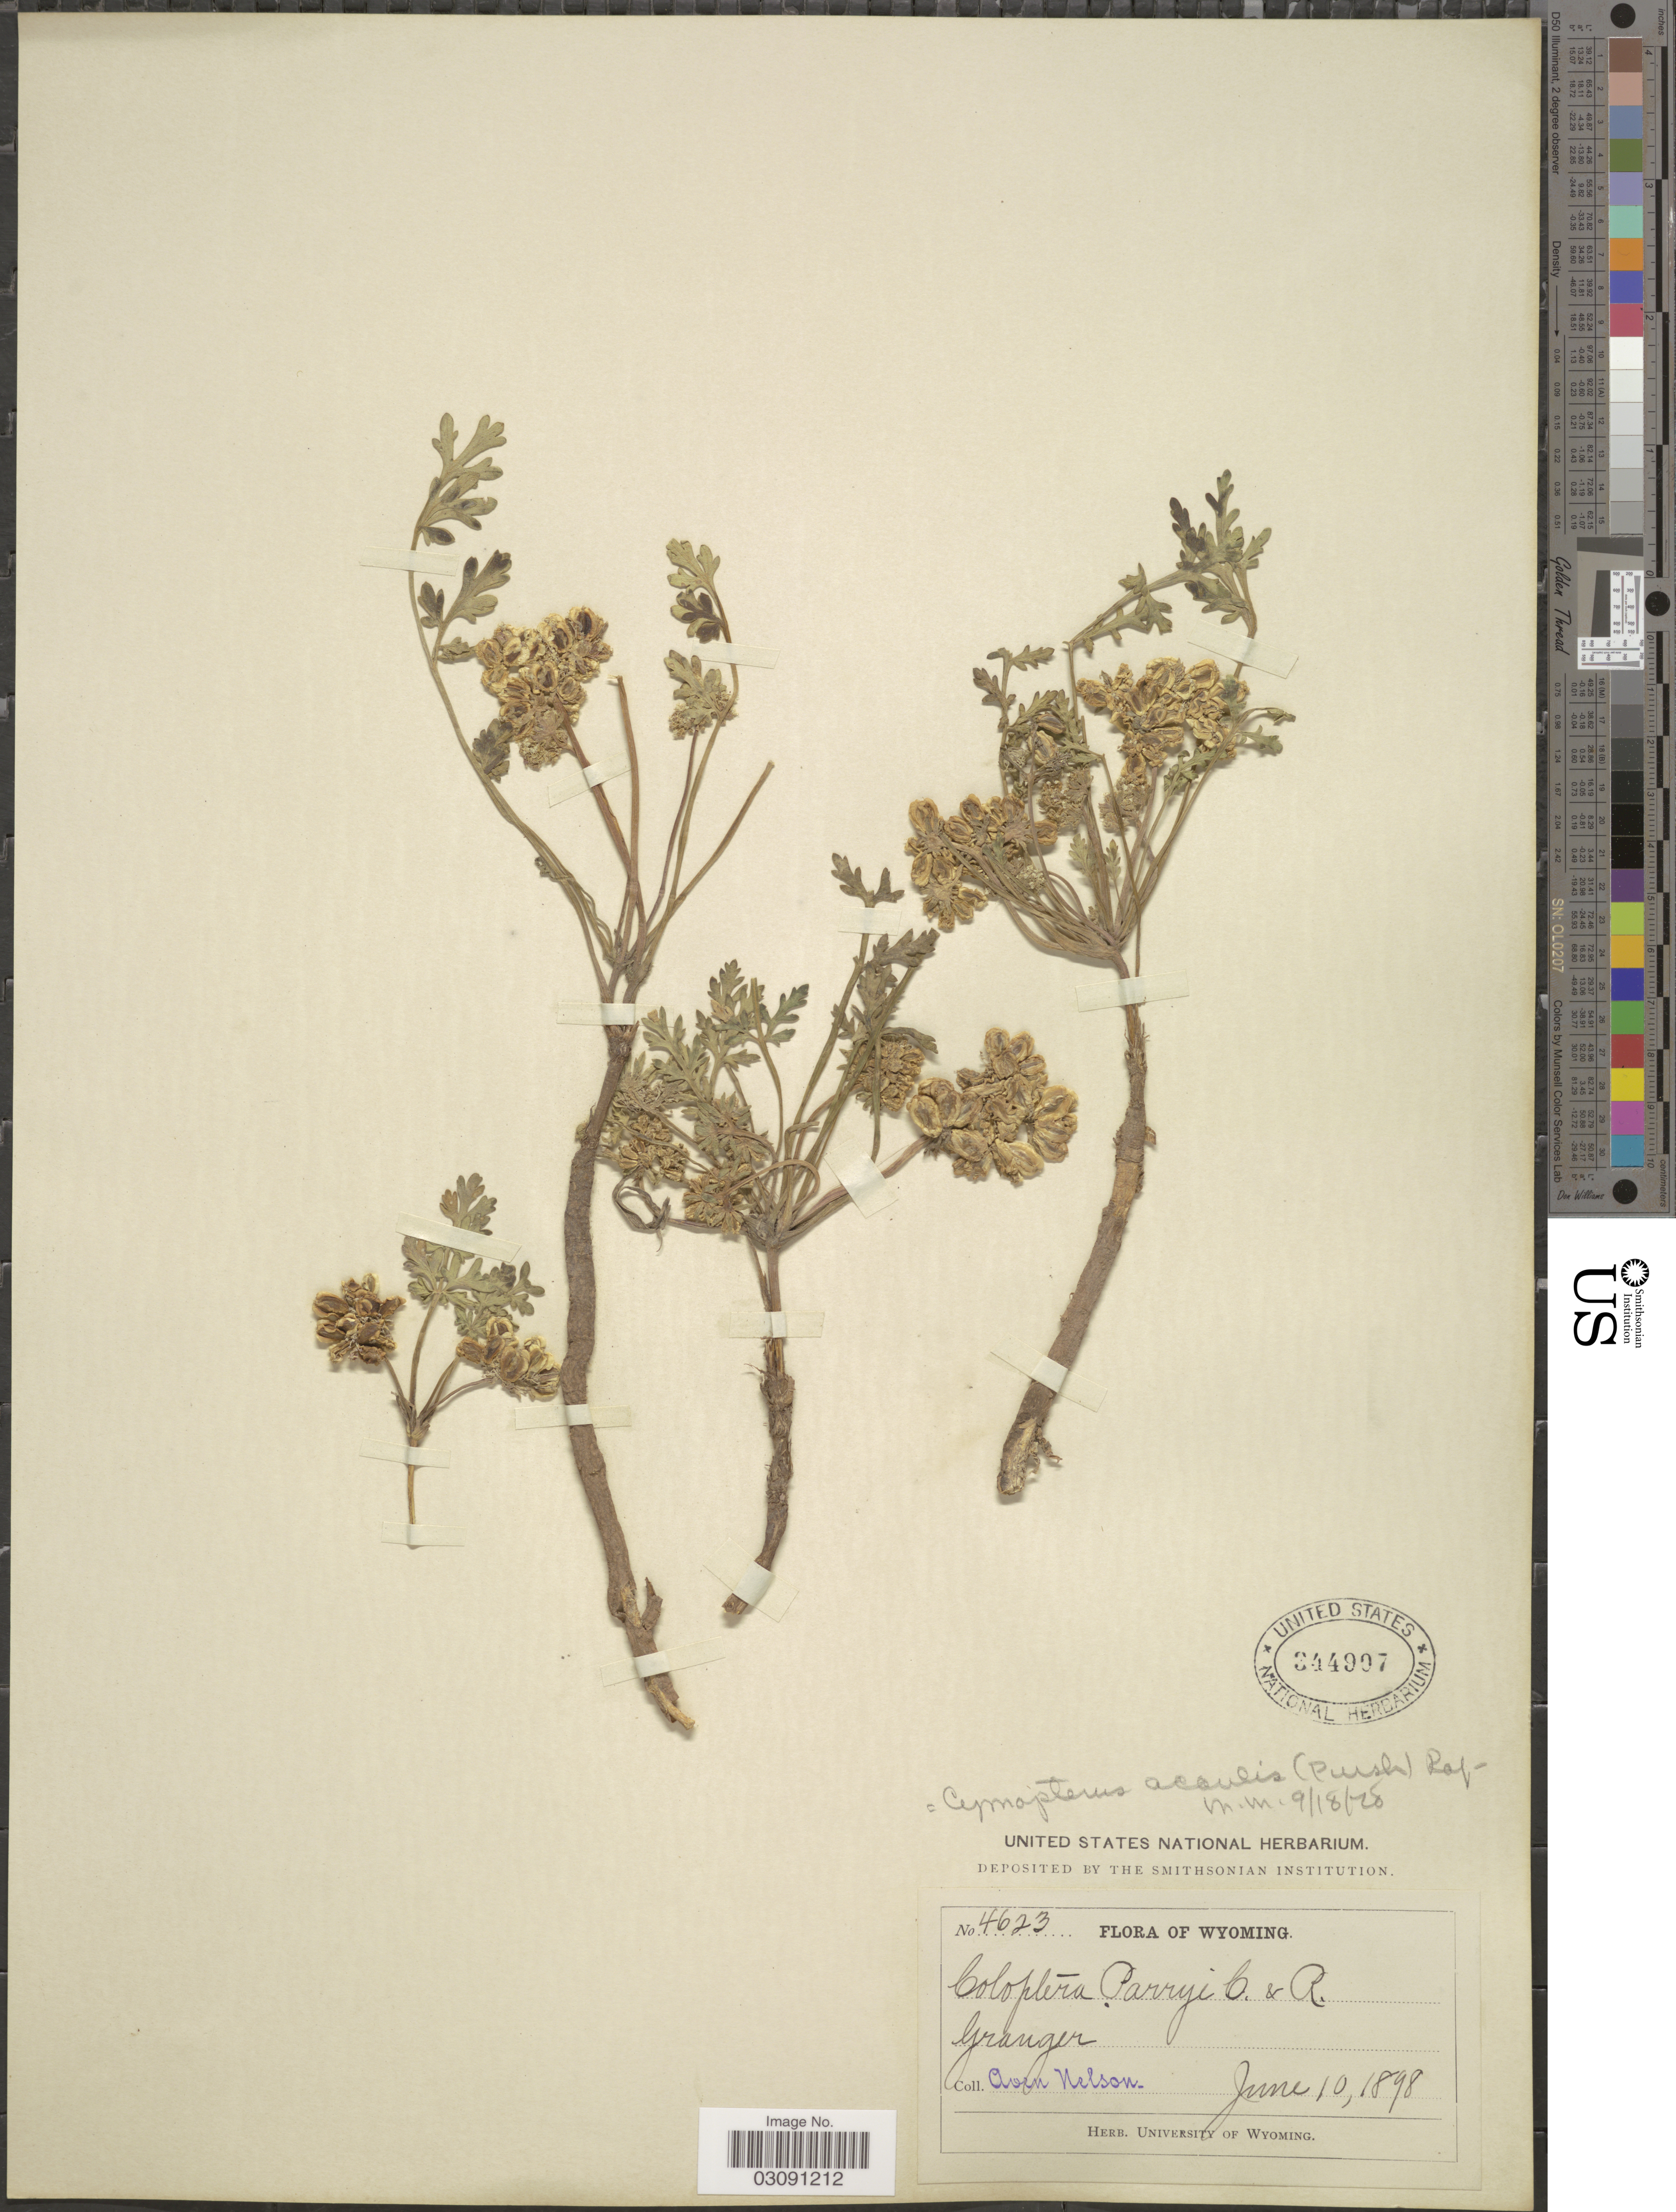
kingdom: Plantae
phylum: Tracheophyta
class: Magnoliopsida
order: Apiales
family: Apiaceae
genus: Cymopterus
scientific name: Cymopterus acaulis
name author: (Pursh) Raf.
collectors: A. Nelson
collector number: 4623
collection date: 1898-06-10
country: United States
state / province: Wyoming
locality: Granger.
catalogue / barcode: US 344907